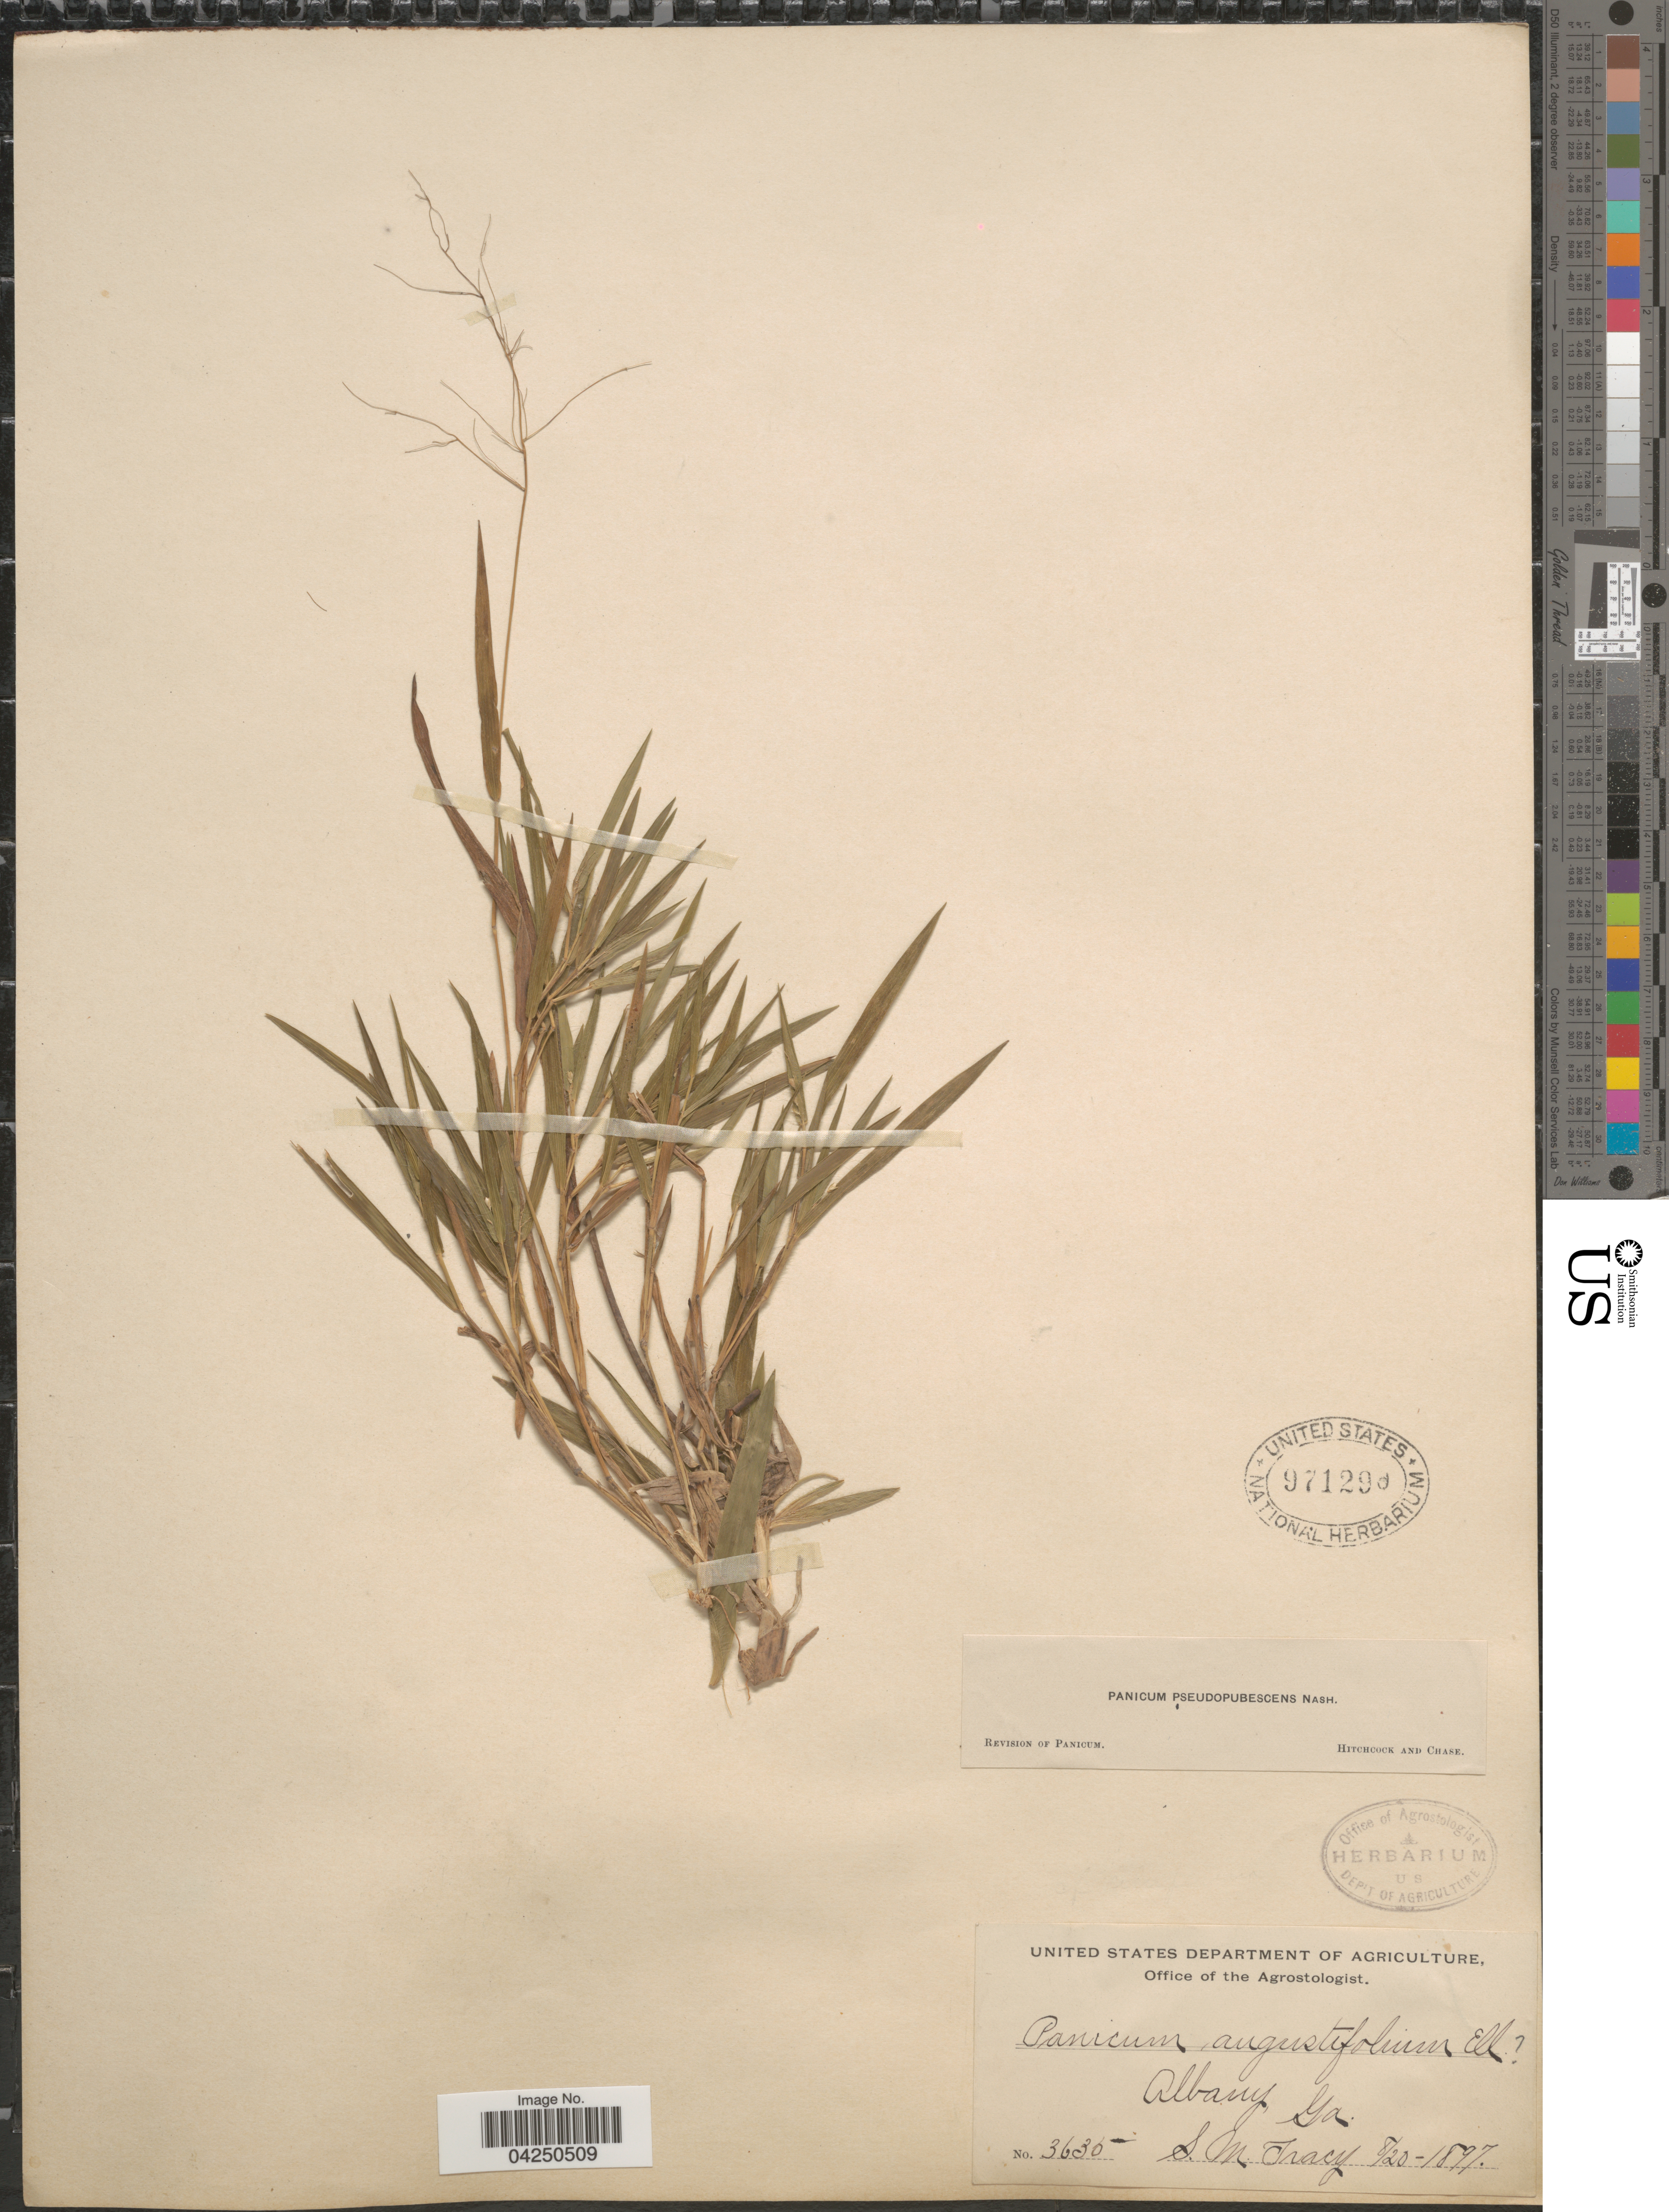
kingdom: Plantae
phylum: Tracheophyta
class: Liliopsida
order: Poales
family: Poaceae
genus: Dichanthelium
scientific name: Dichanthelium acuminatum var. acuminatum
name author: (Sw.) Gould & C.A. Clark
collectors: S. M. Tracy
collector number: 3635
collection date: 1897-08-20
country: United States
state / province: Georgia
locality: Albany.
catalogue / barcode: US 971290